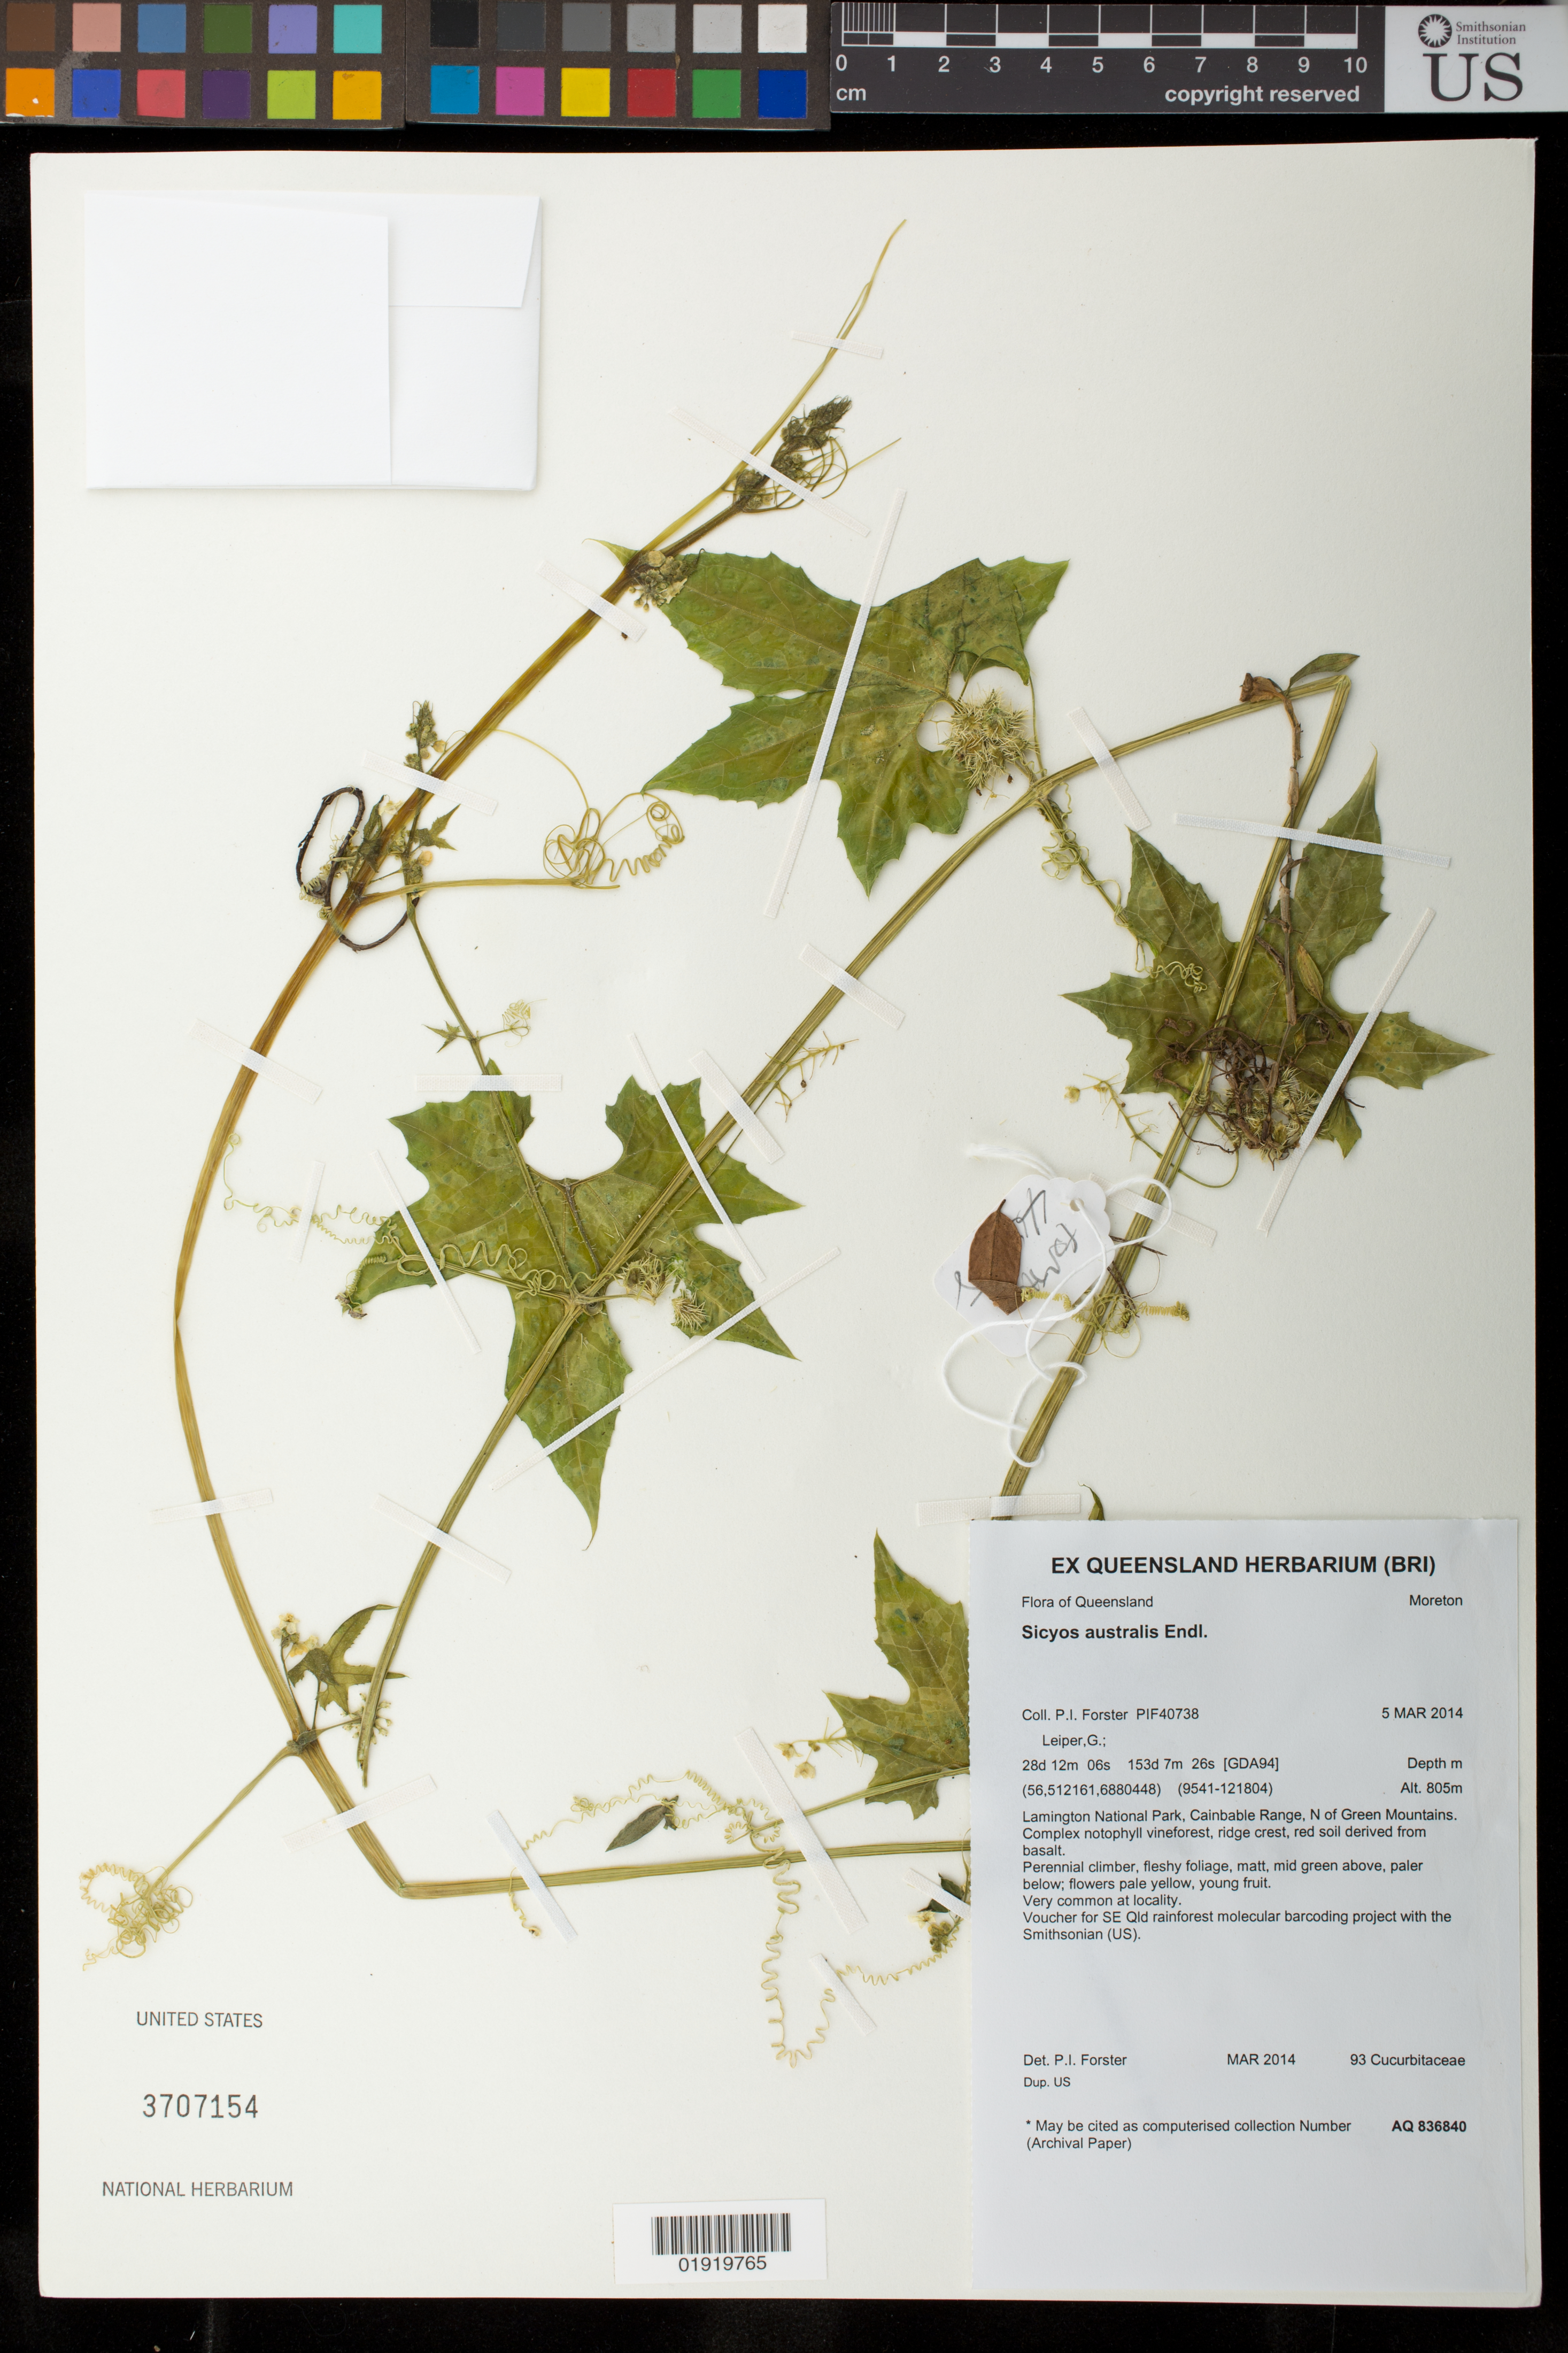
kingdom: Plantae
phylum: Tracheophyta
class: Magnoliopsida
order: Cucurbitales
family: Cucurbitaceae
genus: Sicyos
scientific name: Sicyos australis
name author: Endl.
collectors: P. I. Forster & G. Leiper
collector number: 40738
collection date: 2014-03-05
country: Australia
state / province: Queensland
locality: Lamington National Park, Cainbable Range, N of Green Mountains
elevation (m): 805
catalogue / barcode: US 3707154